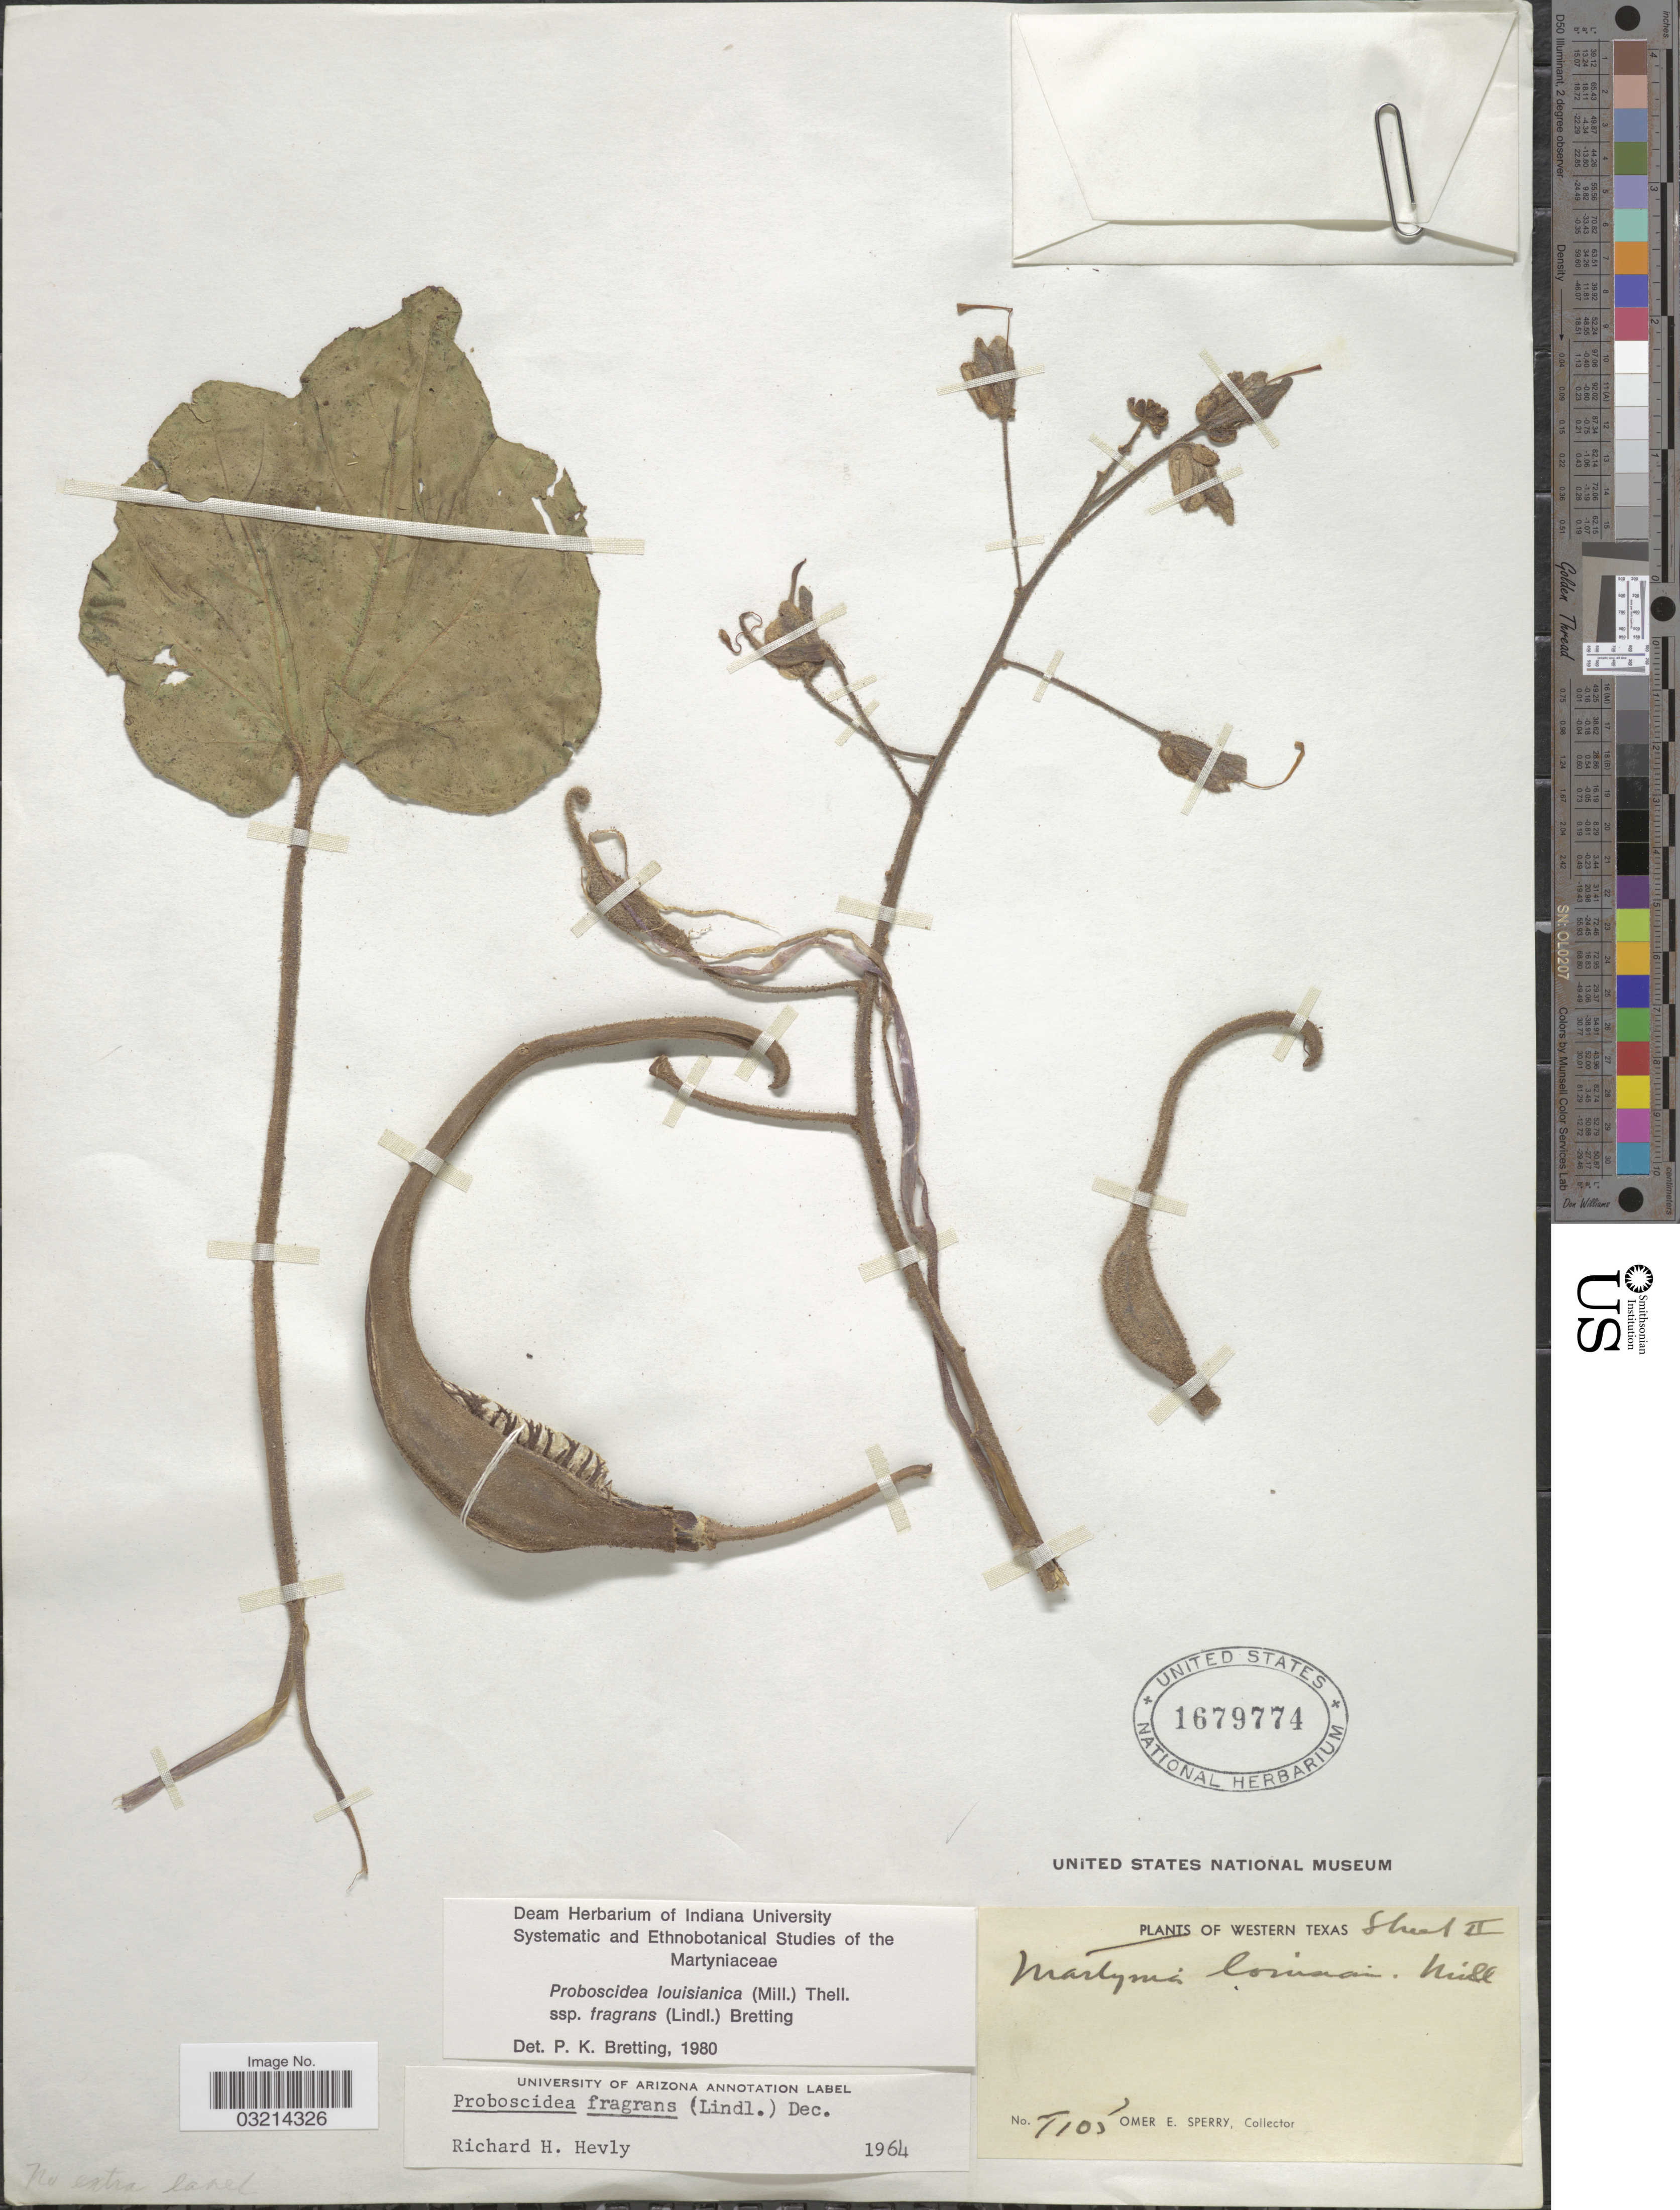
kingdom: Plantae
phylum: Tracheophyta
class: Magnoliopsida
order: Lamiales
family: Martyniaceae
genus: Proboscidea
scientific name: Proboscidea louisianica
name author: Thell.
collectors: O. E. Sperry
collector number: T105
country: United States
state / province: Texas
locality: Western Texas.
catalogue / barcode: US 1679774